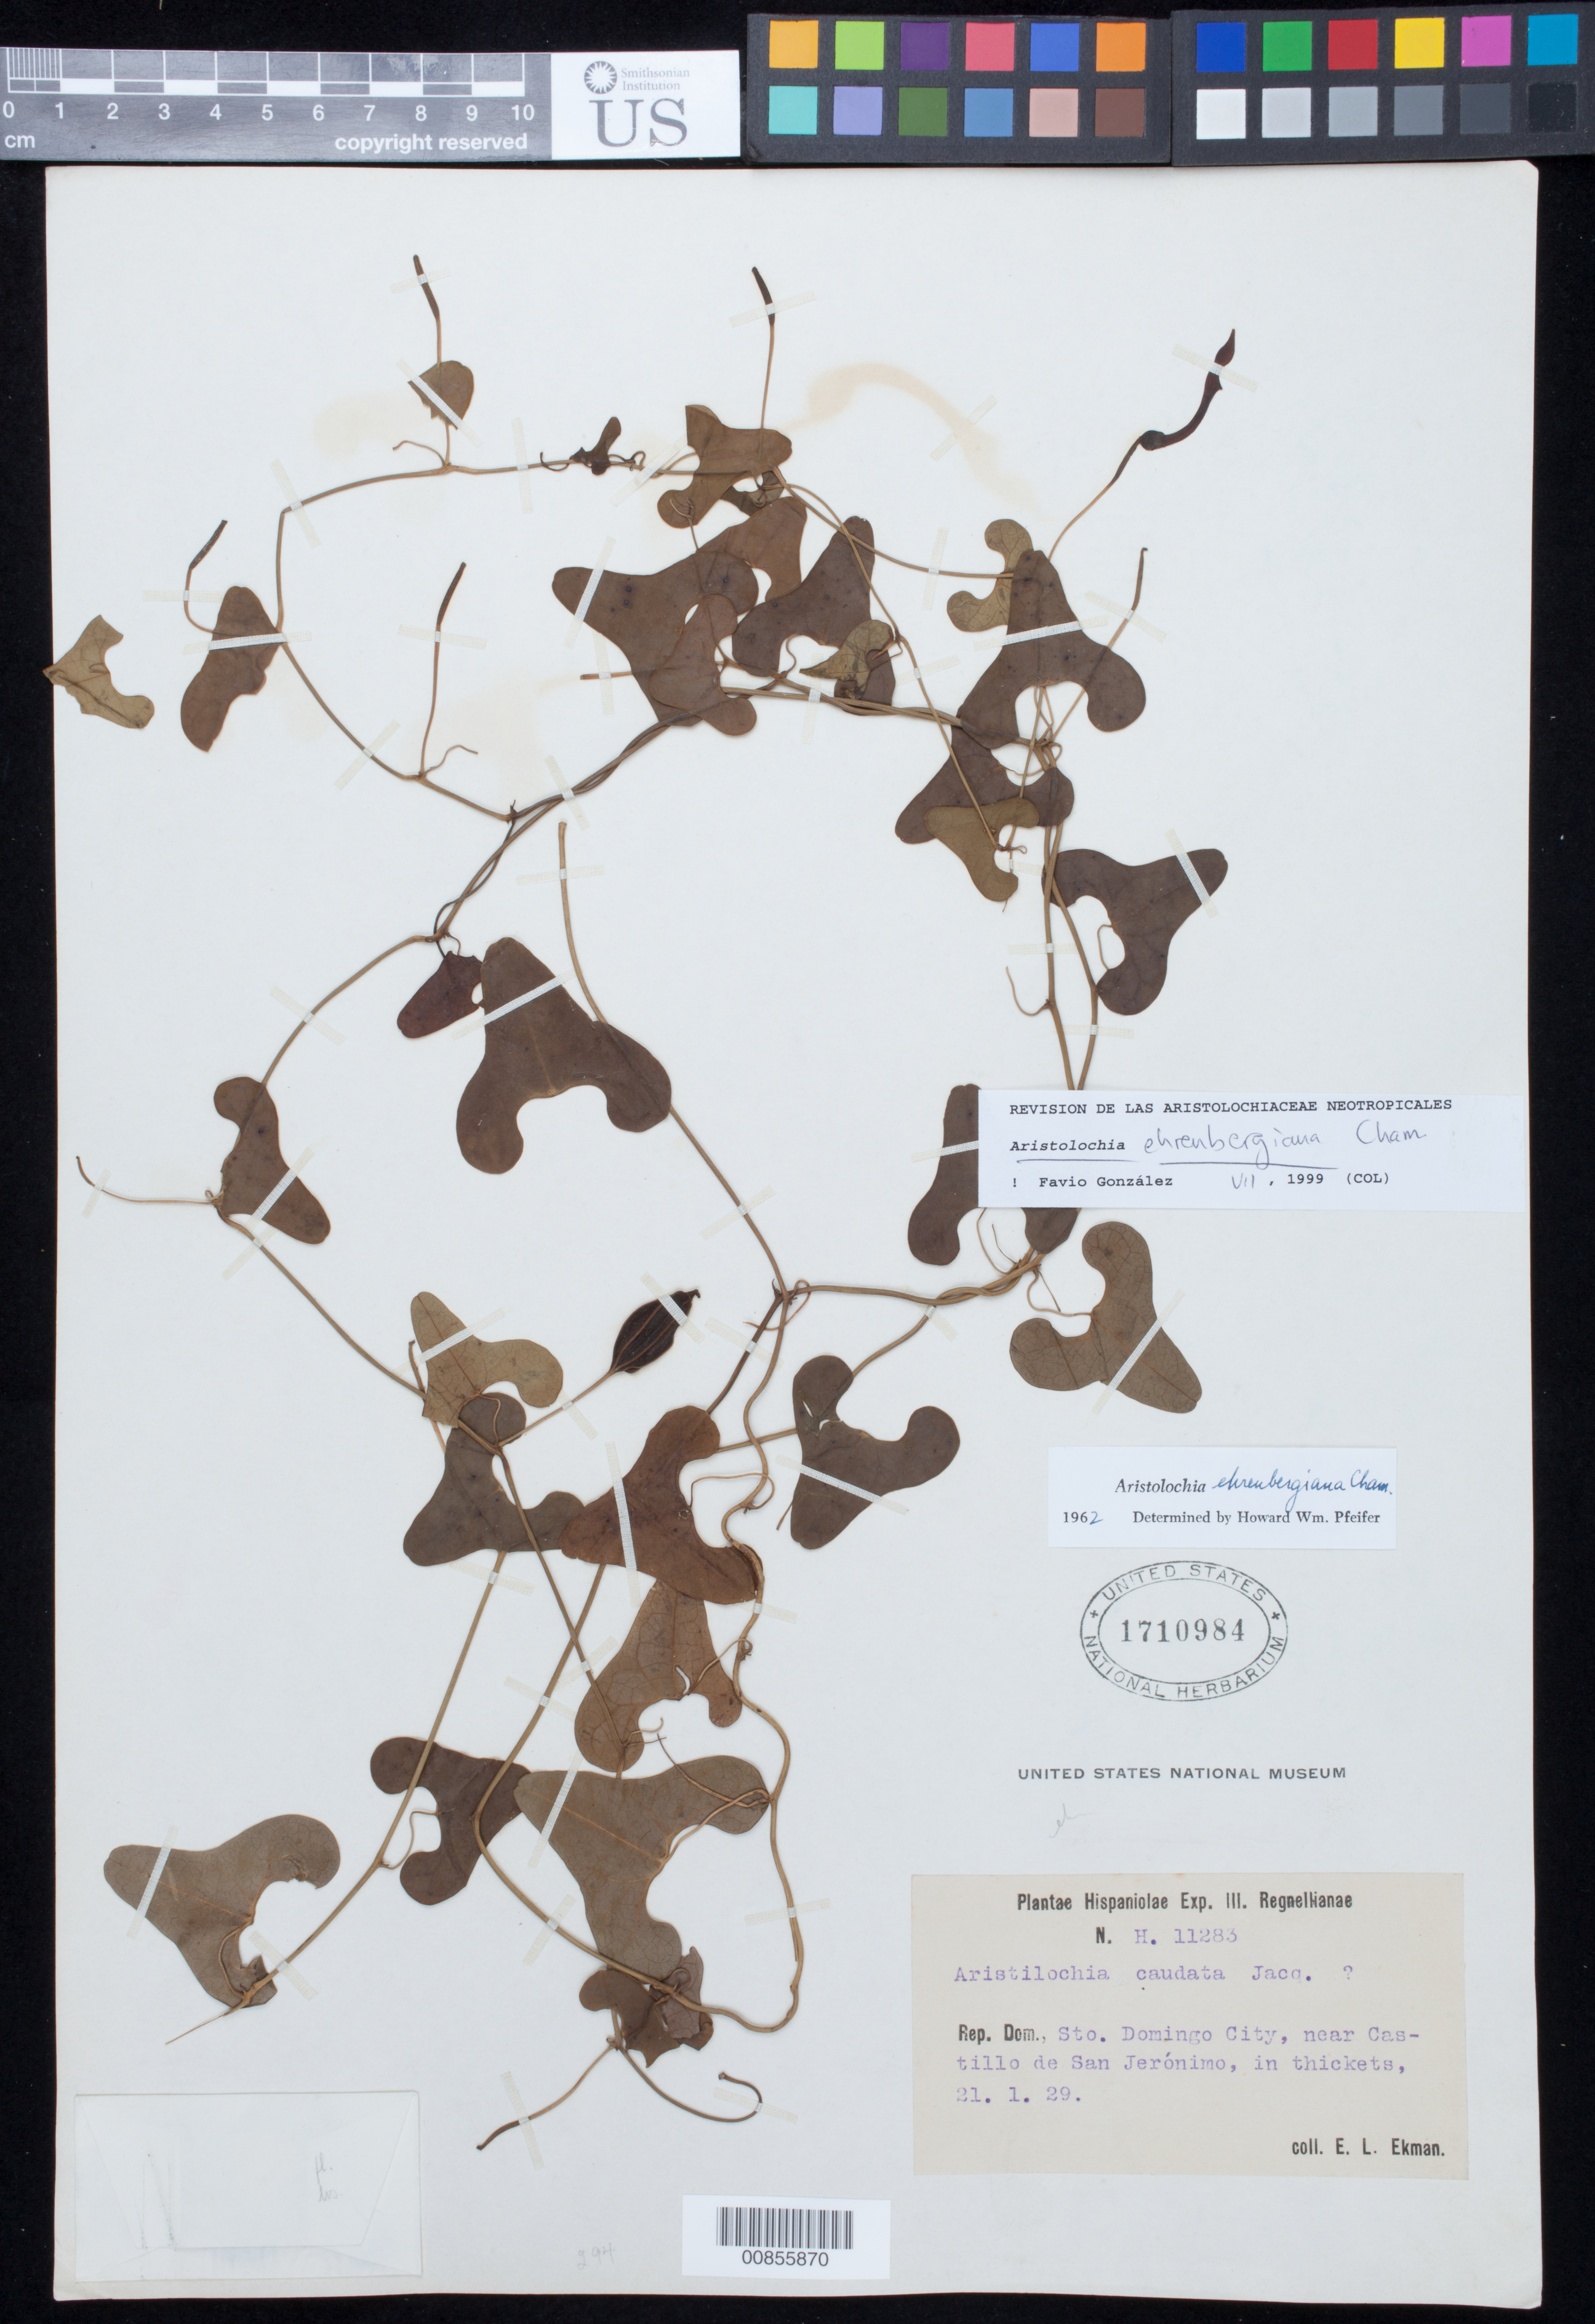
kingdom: Plantae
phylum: Tracheophyta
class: Magnoliopsida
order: Piperales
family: Aristolochiaceae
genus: Aristolochia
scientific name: Aristolochia ehrenbergiana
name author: Cham.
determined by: González, F., (COL), Universidad Nacional de Colombia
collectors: E. L. Ekman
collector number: H 11283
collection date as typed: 21 Jan 1929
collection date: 1929-01-21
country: Dominican Republic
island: Hispaniola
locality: Sto. Domingo City, near Castillo de San Jerónimo.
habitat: In thickets.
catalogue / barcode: US 1710984